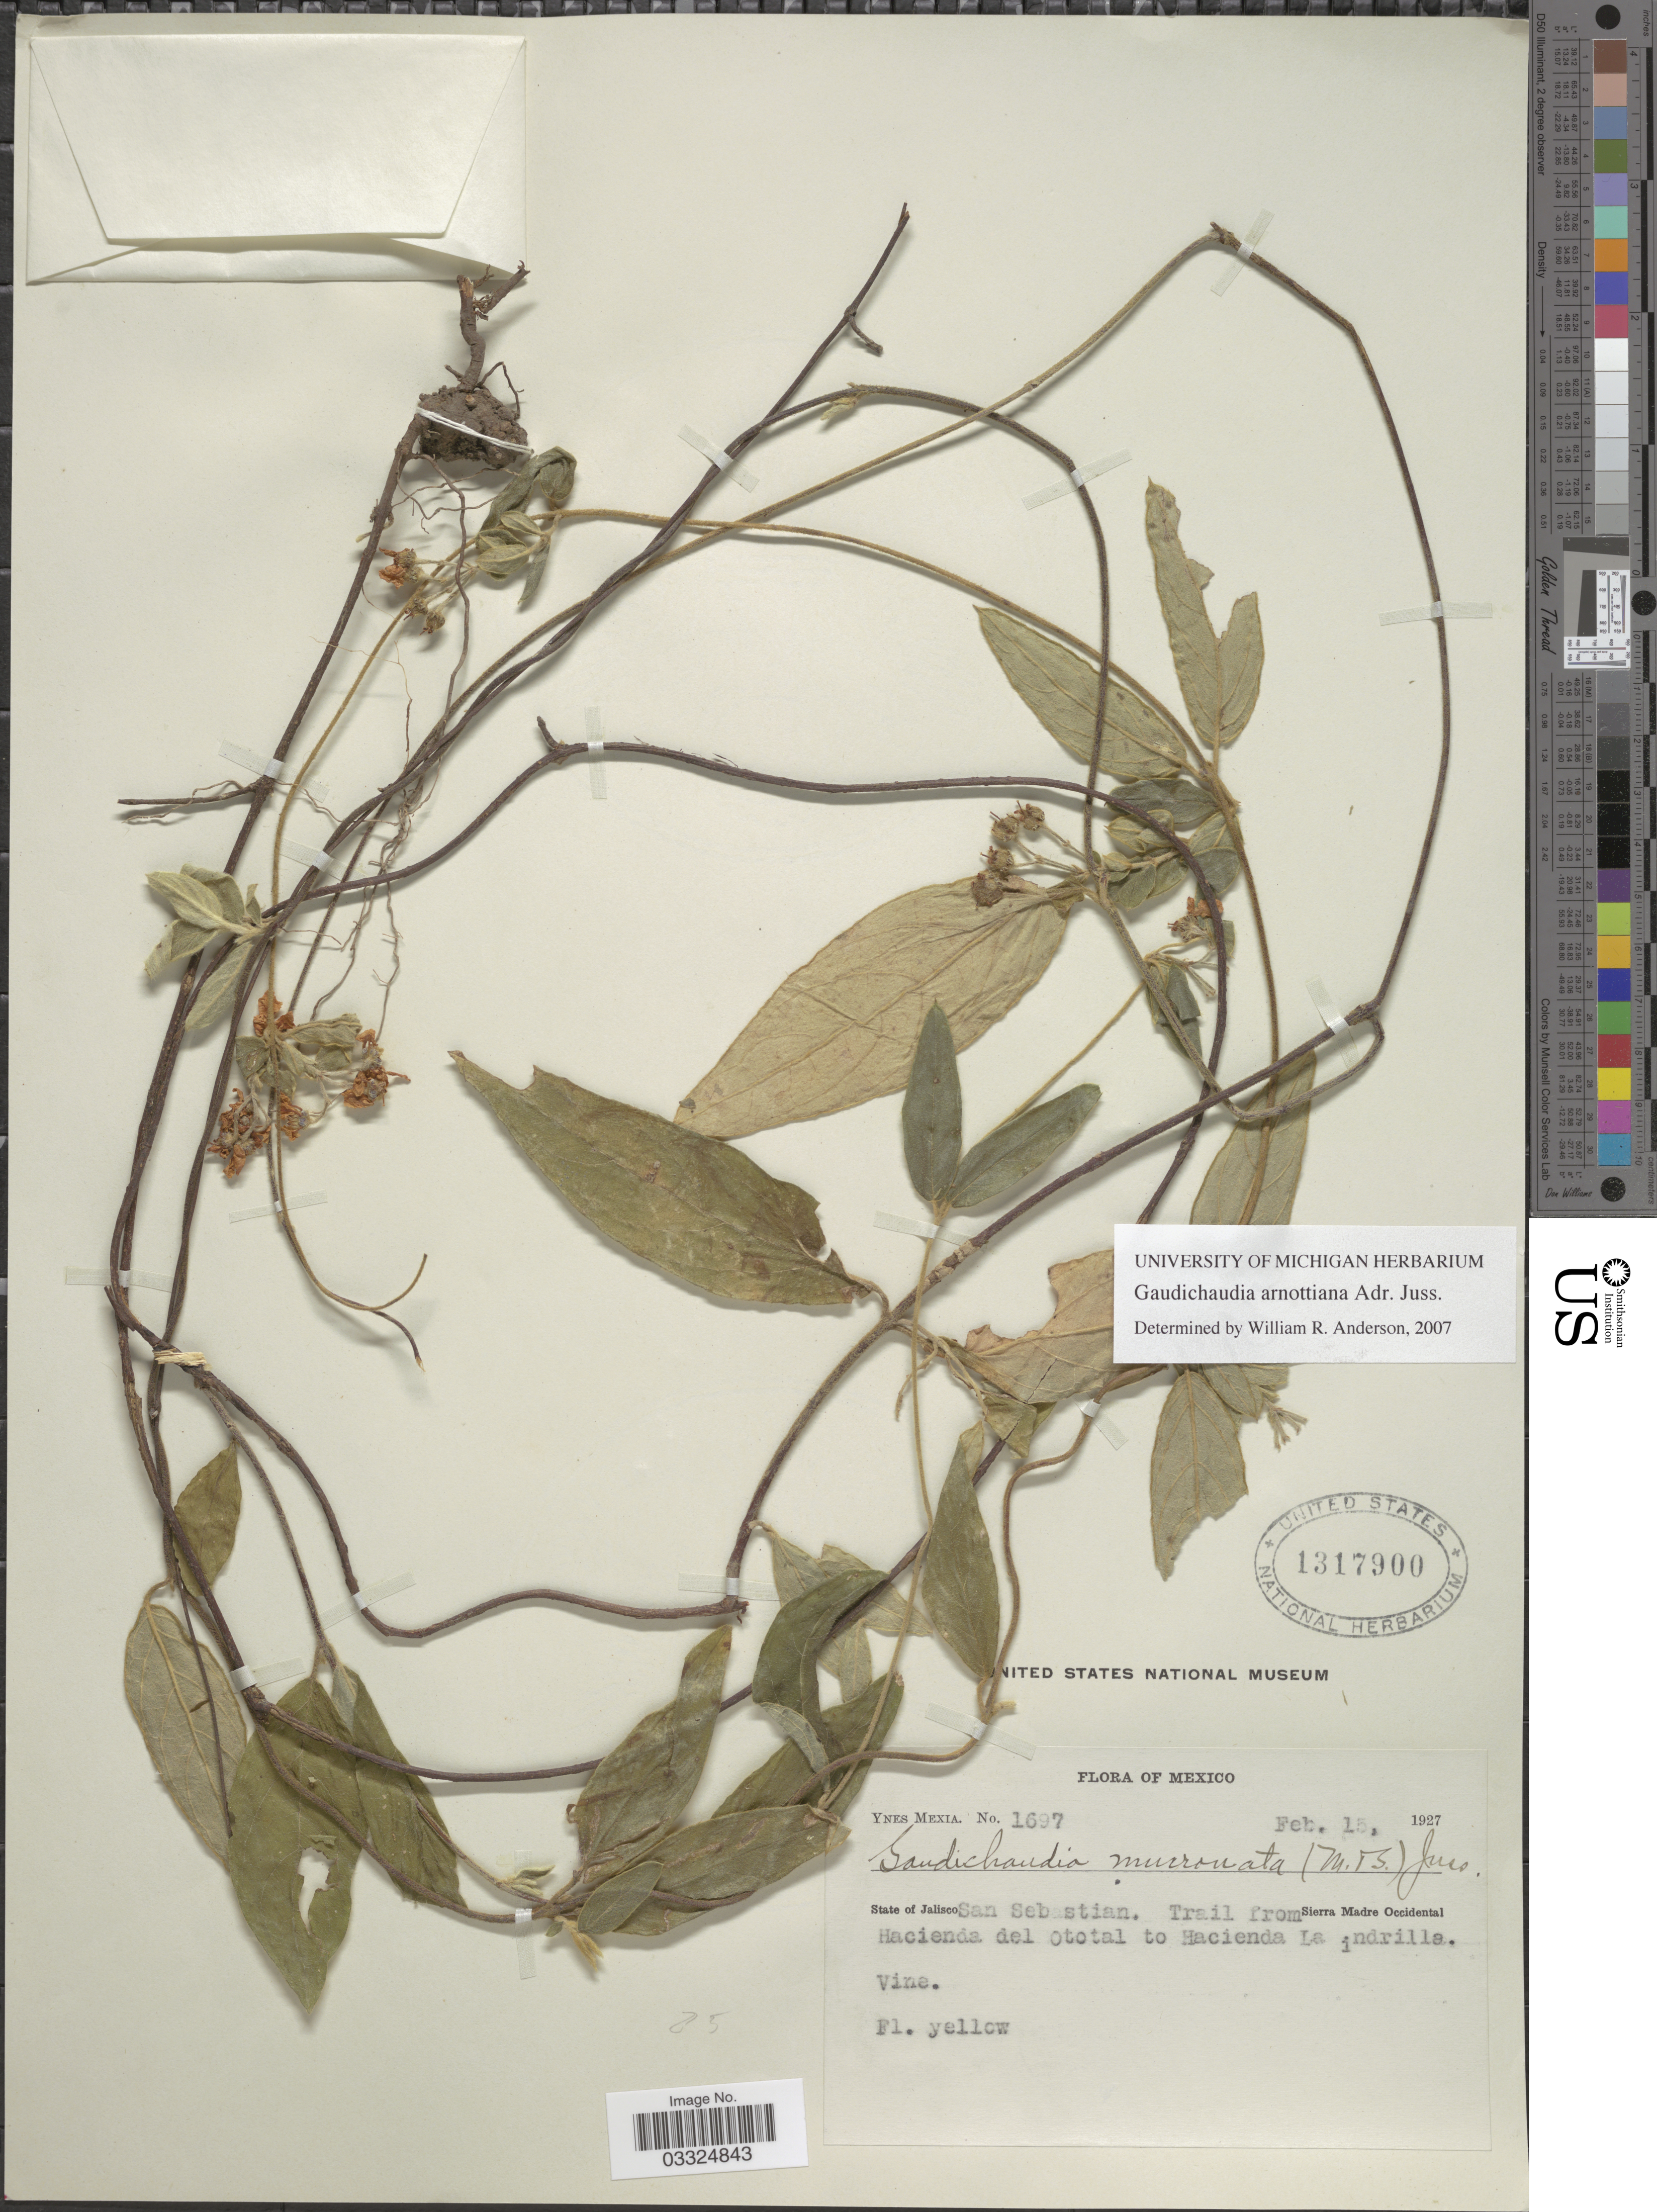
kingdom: Plantae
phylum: Tracheophyta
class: Magnoliopsida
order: Malpighiales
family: Malpighiaceae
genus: Gaudichaudia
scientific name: Gaudichaudia arnottiana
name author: A. Juss.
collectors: Y. Mexia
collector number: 1697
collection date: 1927-02-15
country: Mexico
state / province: Jalisco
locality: San Sebastian. Trail from Sierra Madre Occidental. Hacienda del ototal to Hacienda La indrilla.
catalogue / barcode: US 1317900